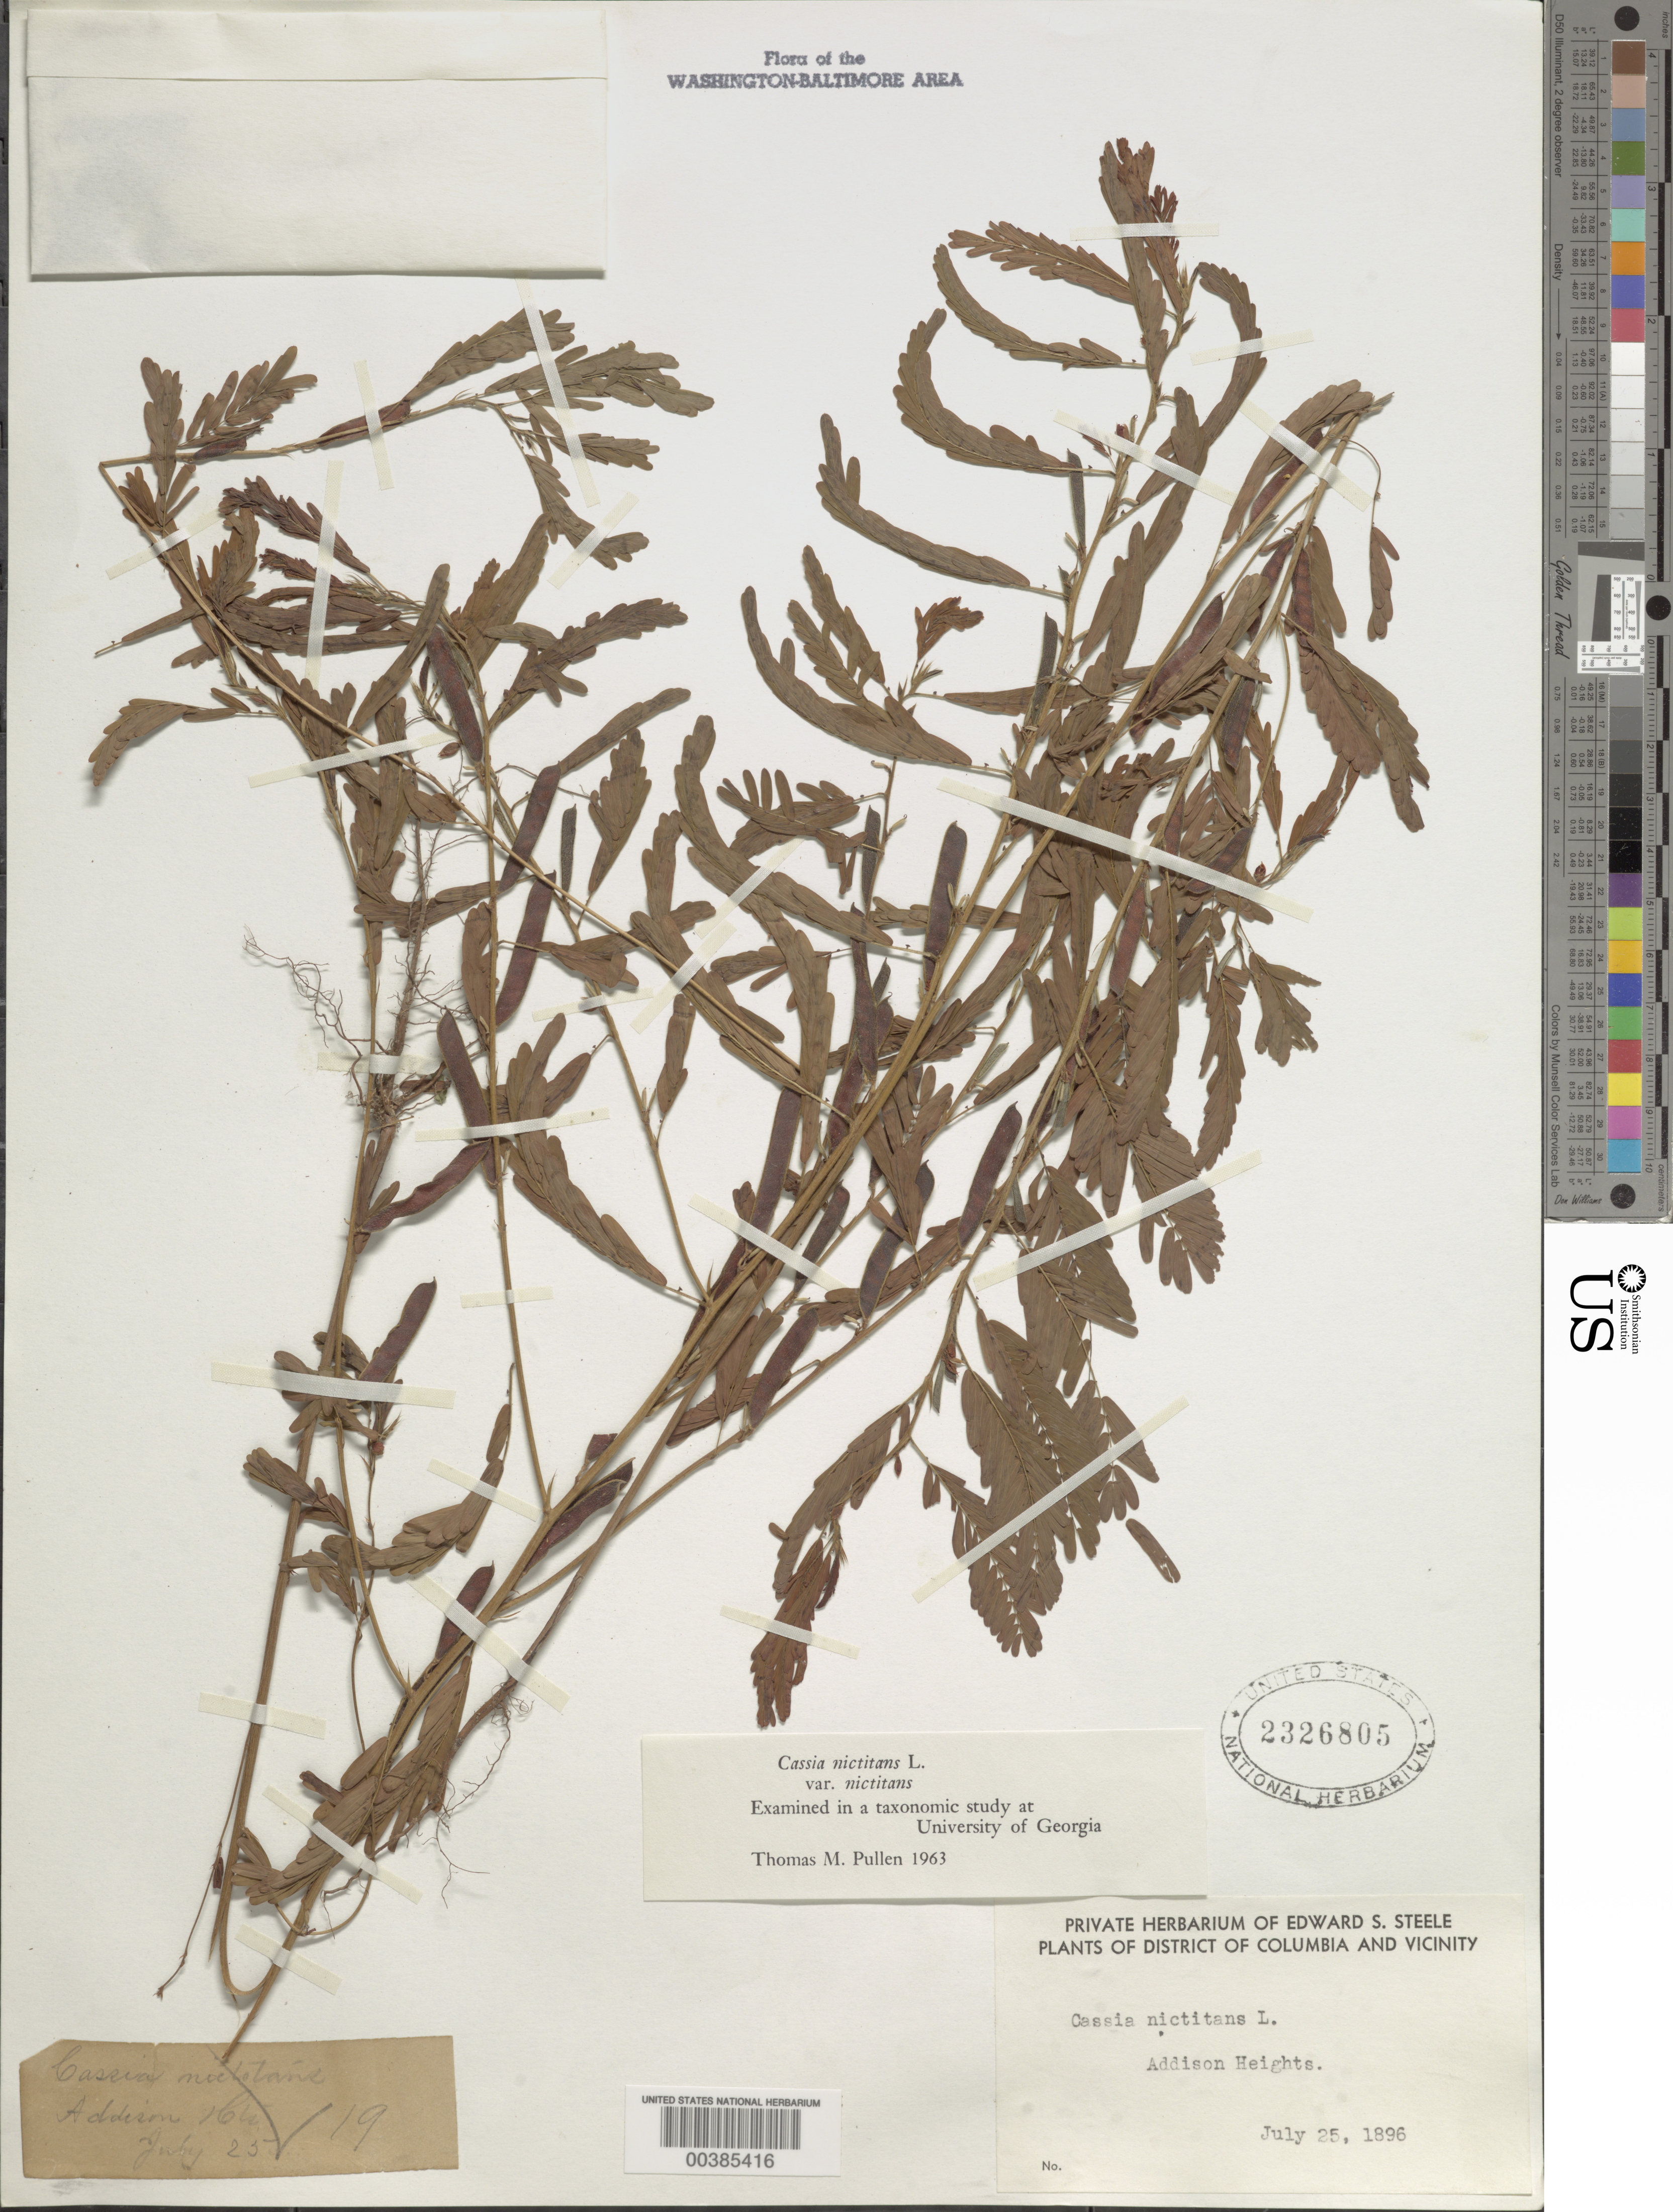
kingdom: Plantae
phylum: Tracheophyta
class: Magnoliopsida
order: Fabales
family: Fabaceae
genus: Chamaecrista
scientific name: Chamaecrista nictitans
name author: (L.) Moench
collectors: E. Steele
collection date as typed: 25 Jul 1896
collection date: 1896-07-25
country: United States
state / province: Virginia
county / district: Arlington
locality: Addison Heights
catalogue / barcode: US 2326805